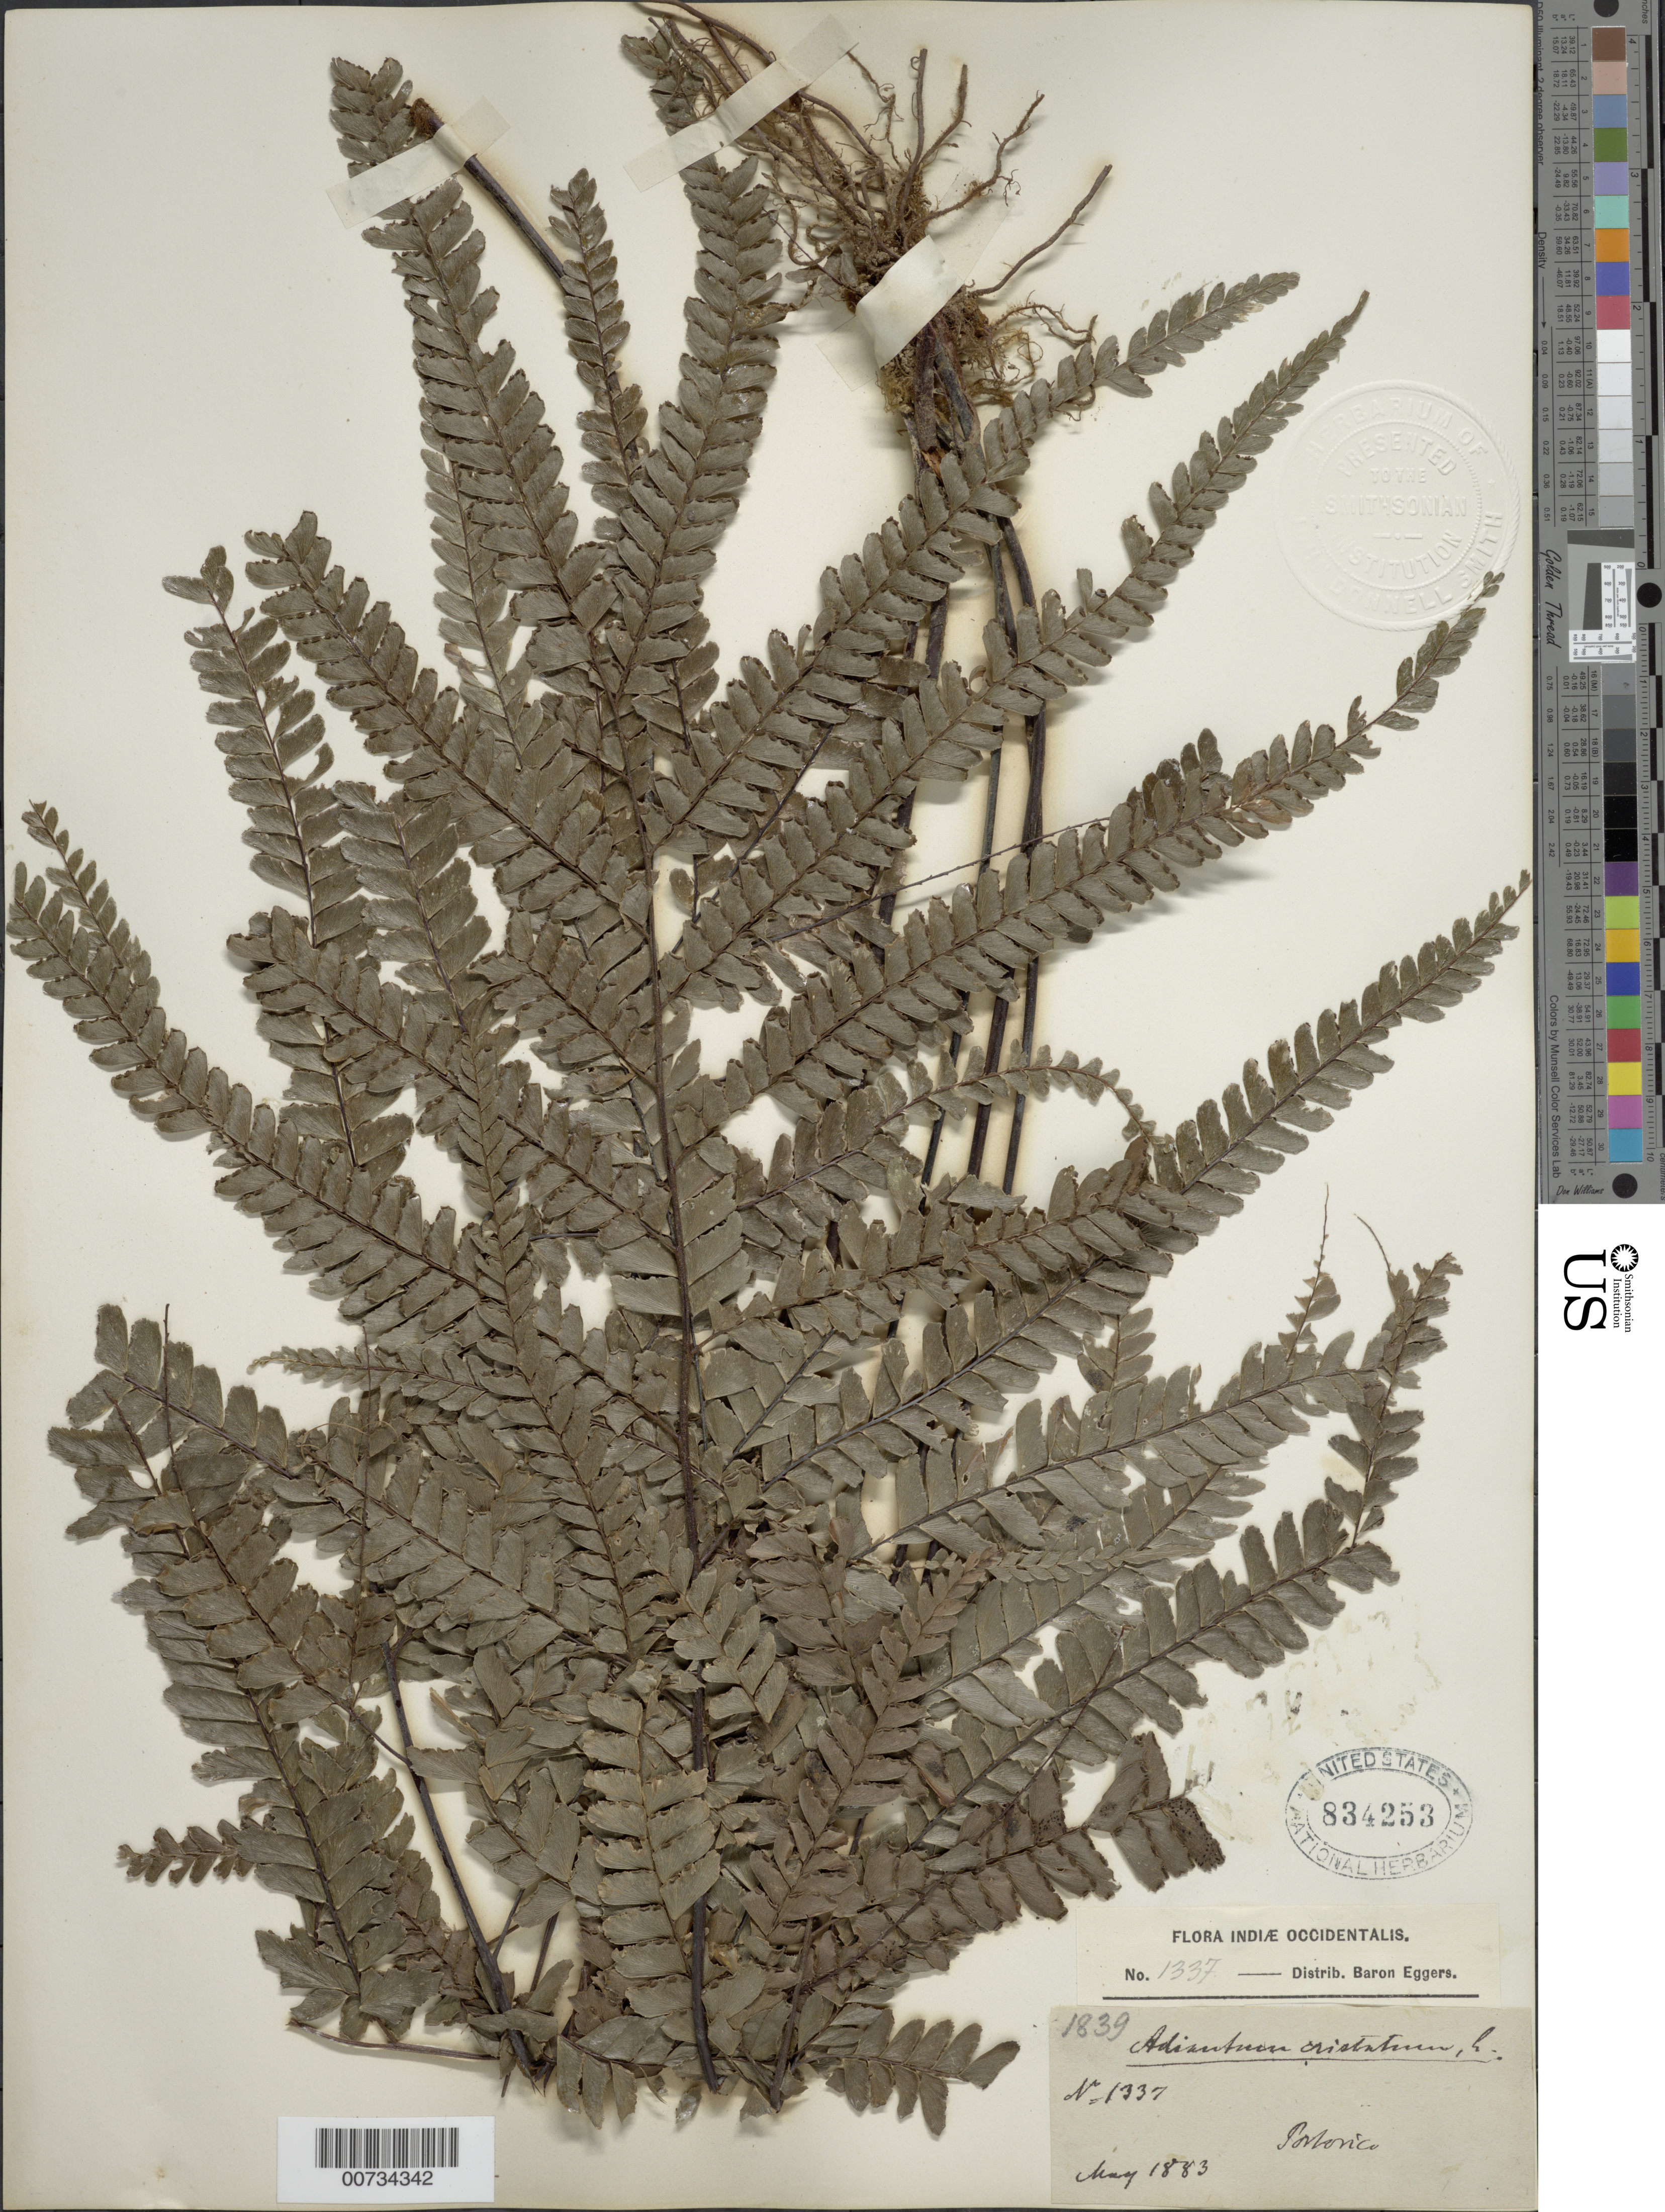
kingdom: Plantae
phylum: Tracheophyta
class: Polypodiopsida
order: Polypodiales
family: Pteridaceae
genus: Adiantum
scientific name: Adiantum pyramidale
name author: (L.) Willd.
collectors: H. F. A. von Eggers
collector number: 1337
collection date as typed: May 1883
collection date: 1883-05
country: Puerto Rico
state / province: Río Grande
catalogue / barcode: US 834253